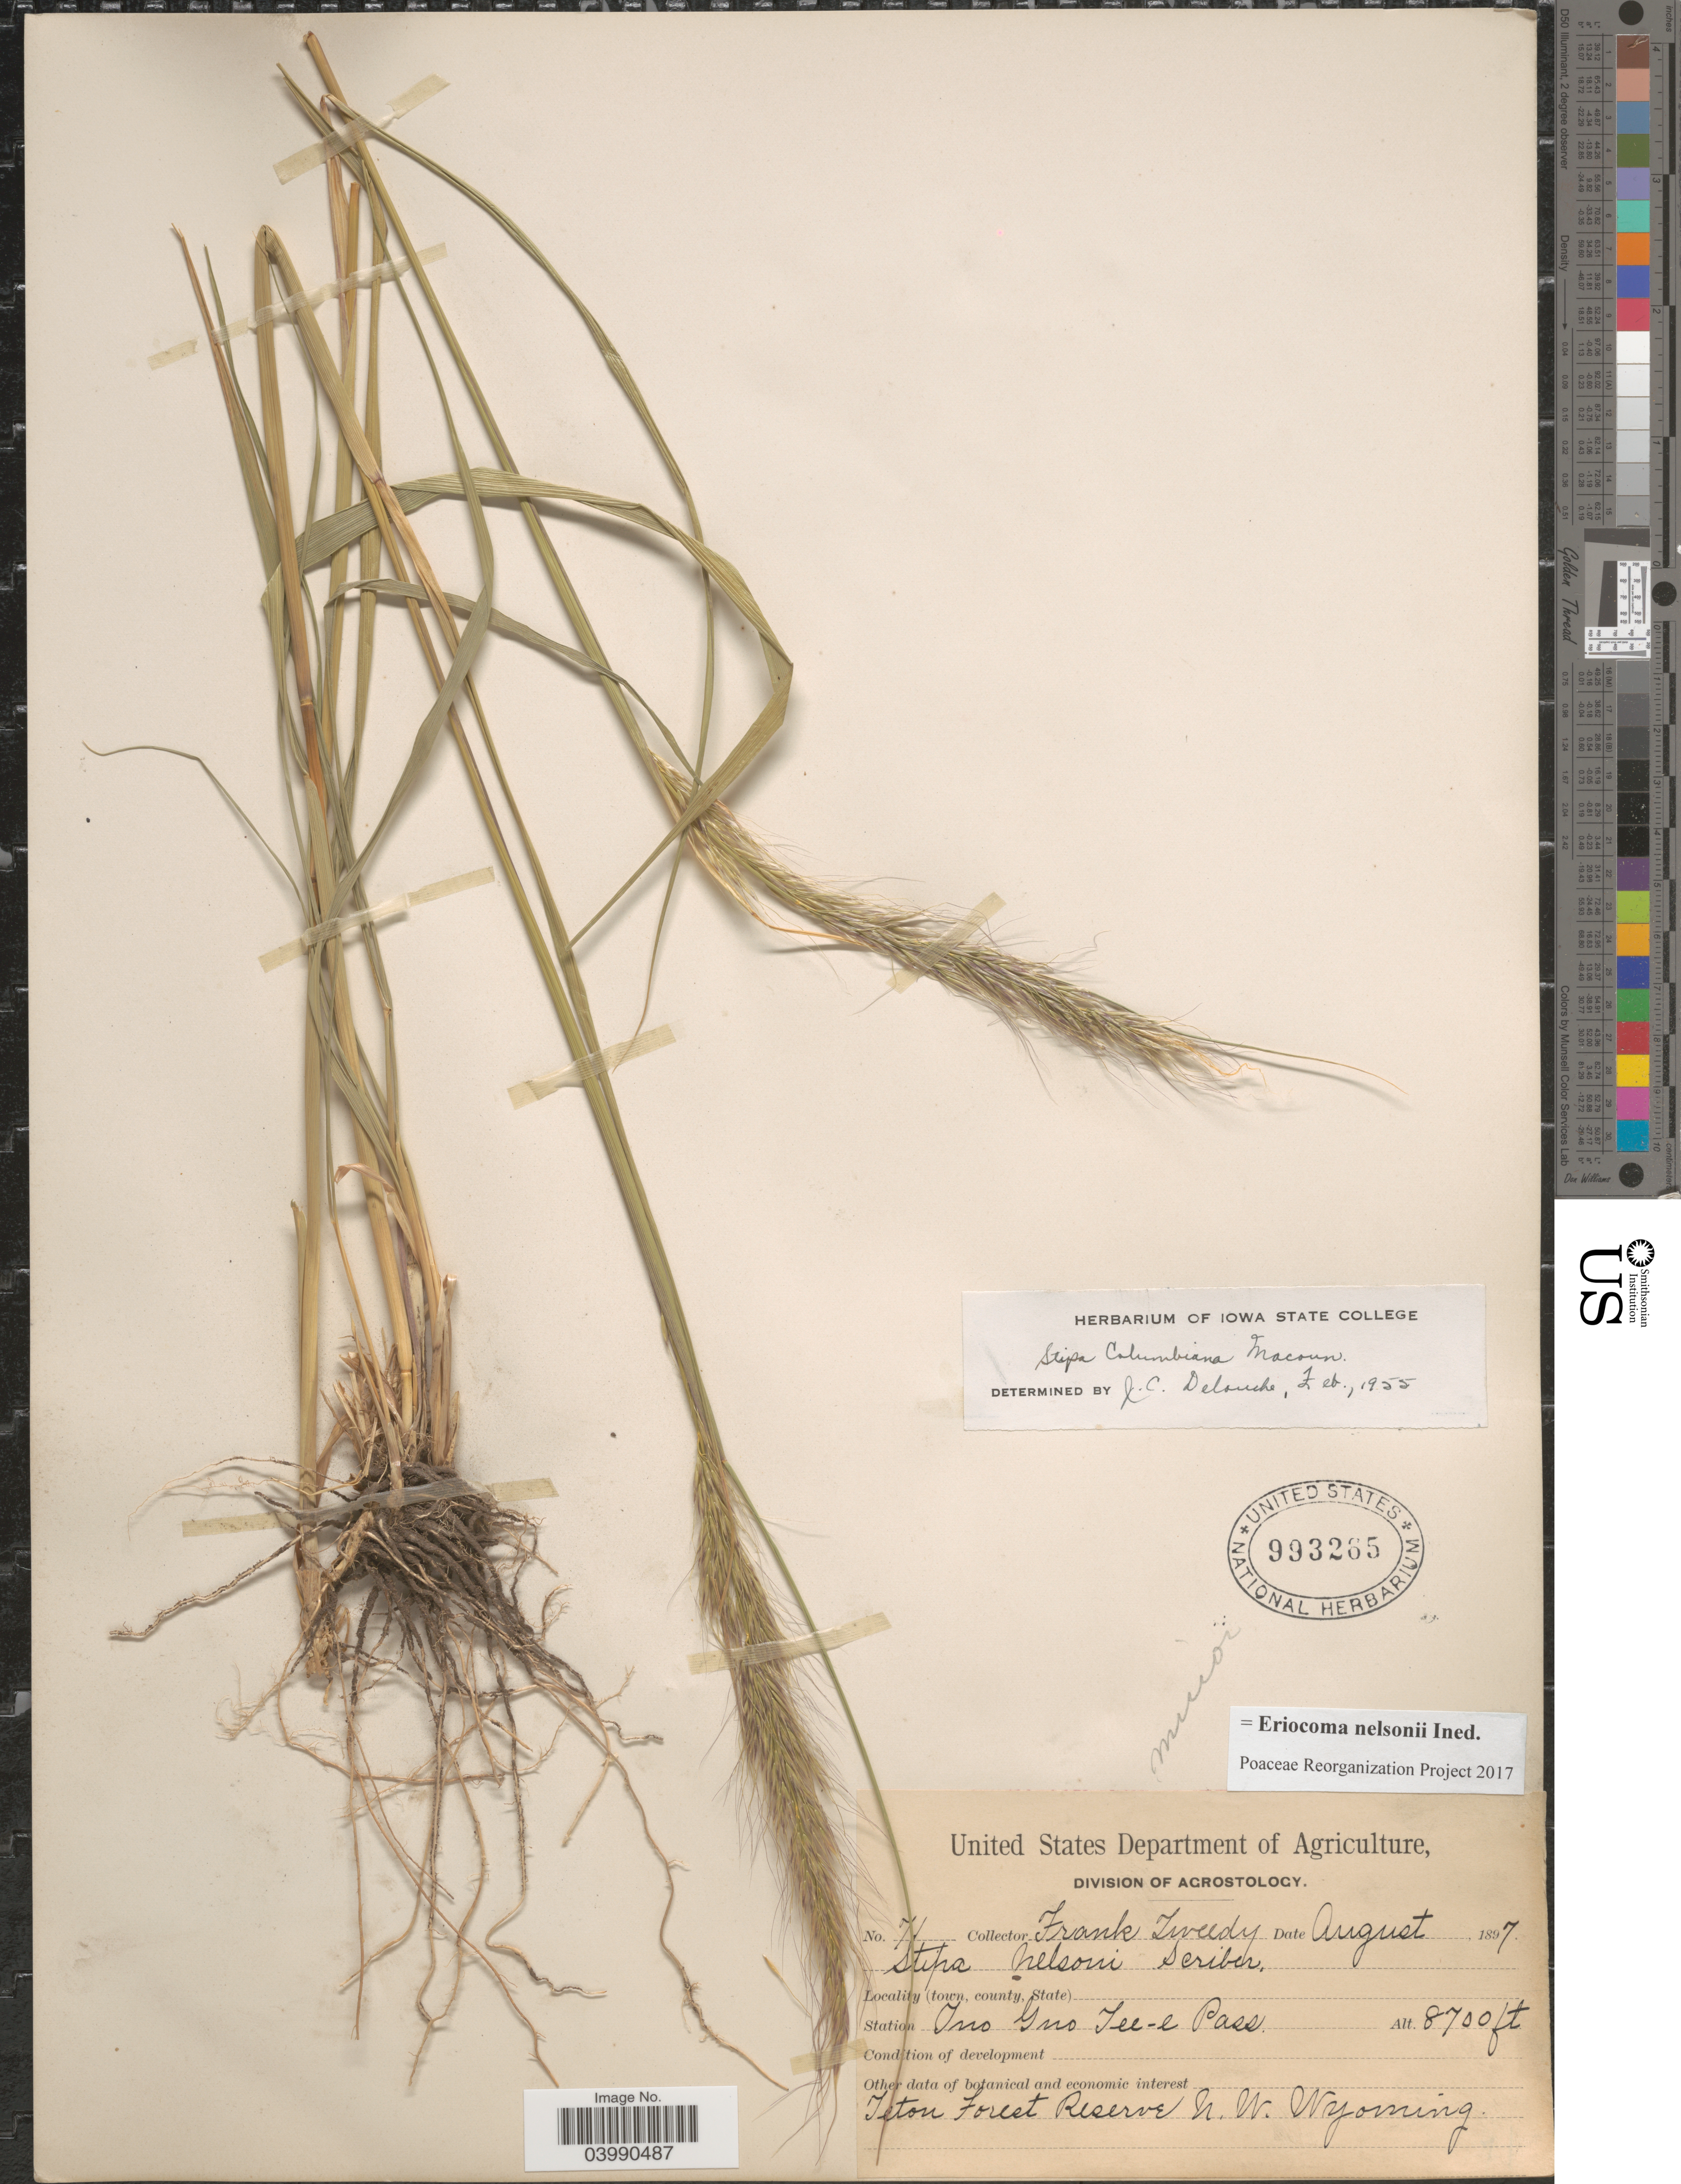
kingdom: Plantae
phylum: Tracheophyta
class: Liliopsida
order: Poales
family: Poaceae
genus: Eriocoma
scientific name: Eriocoma nelsonii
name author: (Scribn.) Romasch.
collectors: F. Tweedy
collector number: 71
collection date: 1897-08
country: United States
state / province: Wyoming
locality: Station Ino Gno Tee-e Pass. Teton Forest Reserve N. W. Wyoming.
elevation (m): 2652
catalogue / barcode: US 993265